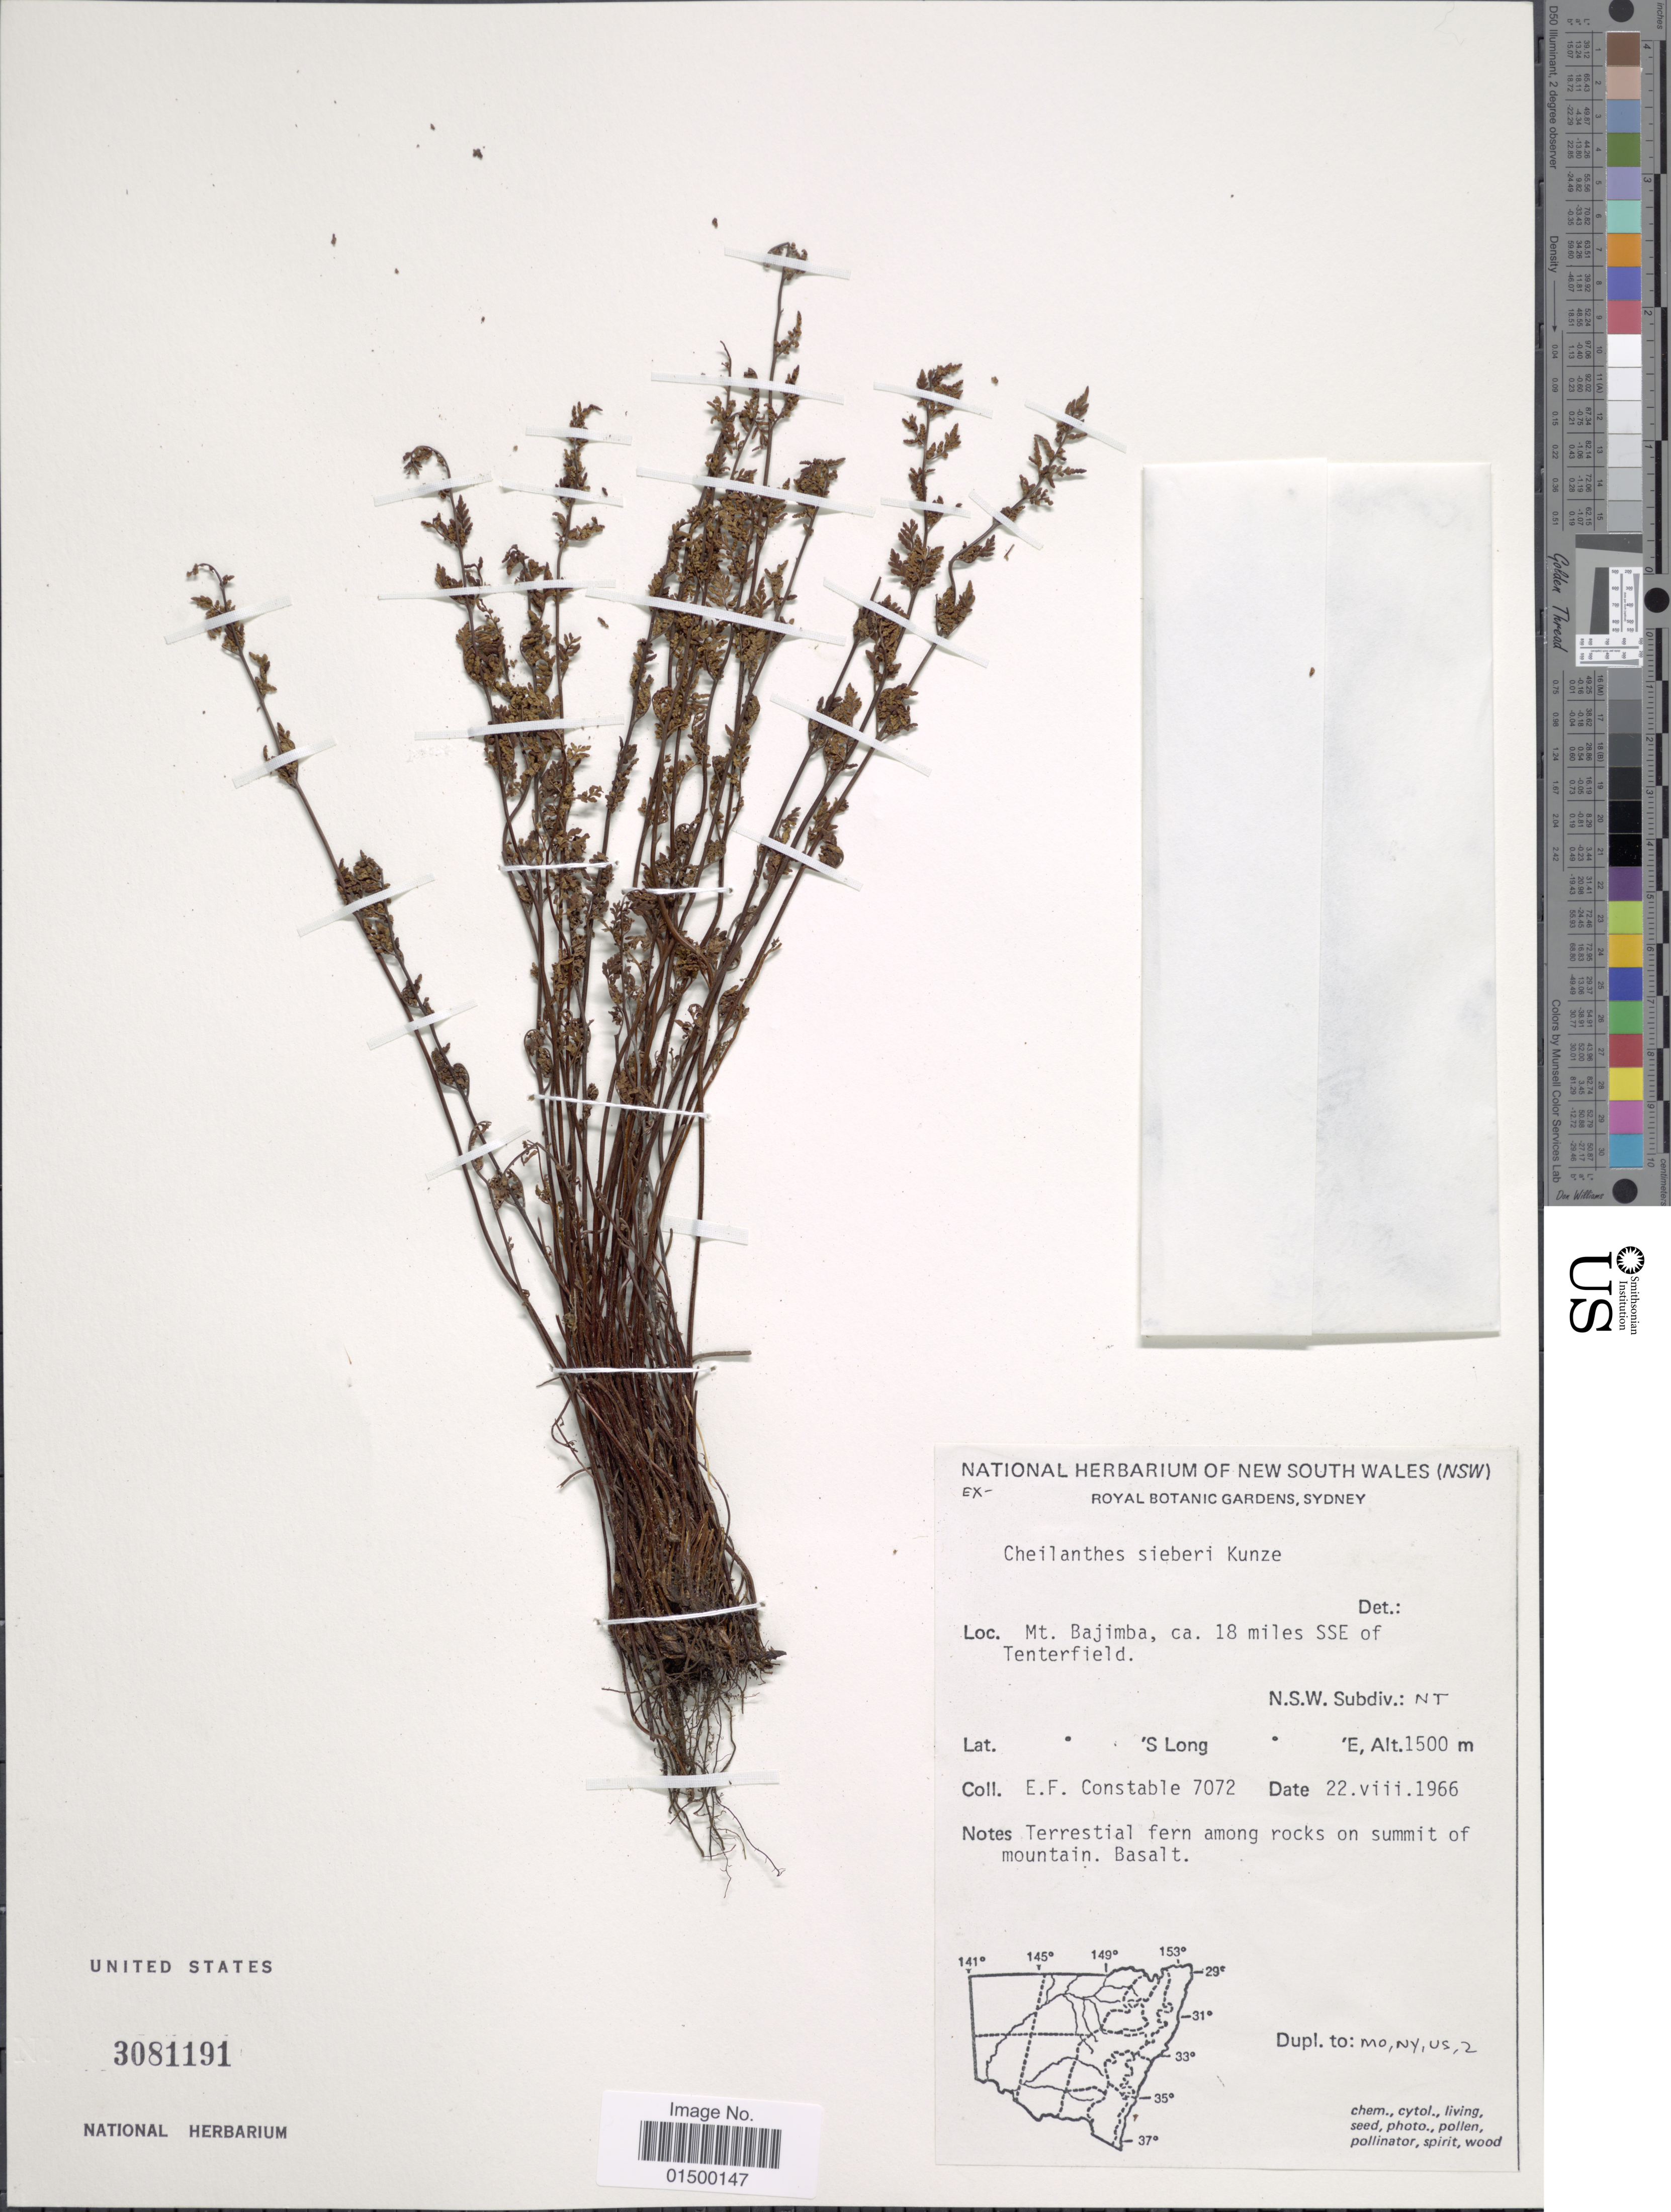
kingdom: Plantae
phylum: Tracheophyta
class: Polypodiopsida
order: Polypodiales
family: Pteridaceae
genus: Cheilanthes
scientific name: Cheilanthes sieberi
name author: Kunze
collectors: E. F. Constable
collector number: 7072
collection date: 1966-08-22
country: Australia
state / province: New South Wales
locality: Mt. bajimba, ca. 18 miles SSE of Tenterfield. N.S.W. Subdiv.: NT.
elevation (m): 1500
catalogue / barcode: US 3081191